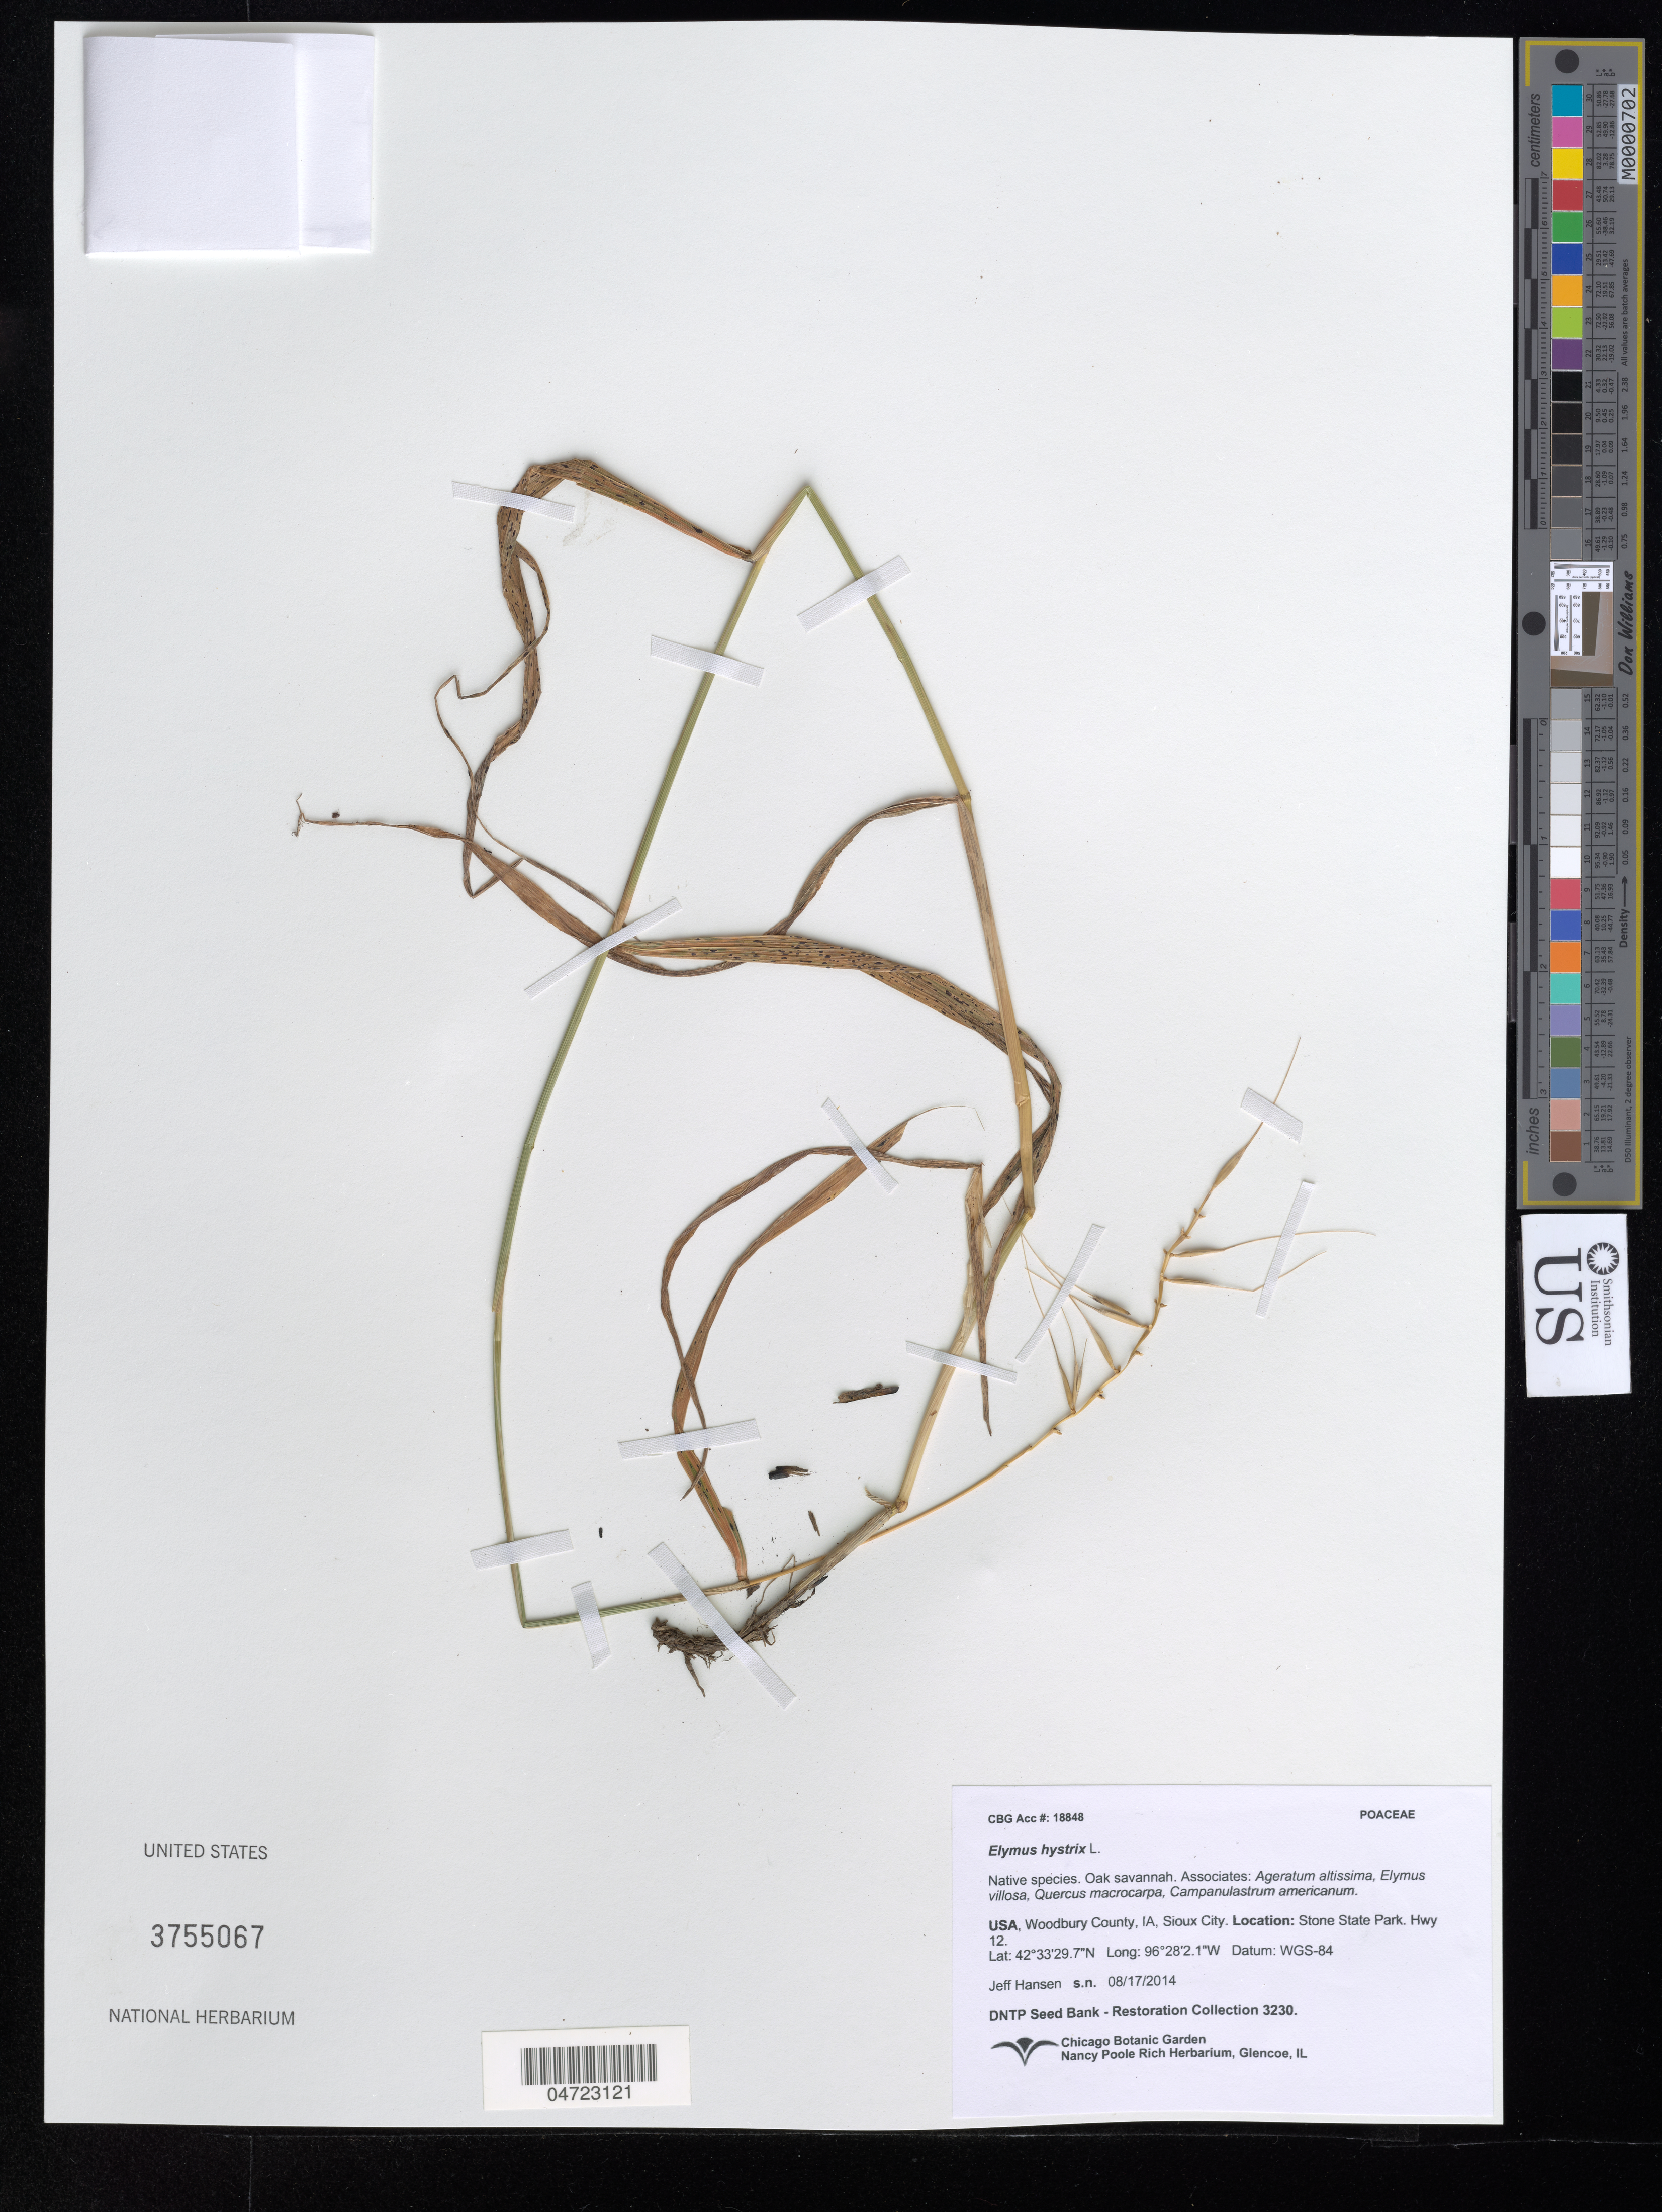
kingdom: Plantae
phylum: Tracheophyta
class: Liliopsida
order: Poales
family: Poaceae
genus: Elymus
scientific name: Elymus hystrix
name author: L.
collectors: J. Hansen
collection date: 2014-08-17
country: United States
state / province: Iowa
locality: Woodbury County, IA, Sioux City. Stone State Park. Hwy 12. Datum: WGS-84.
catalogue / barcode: US 3755067